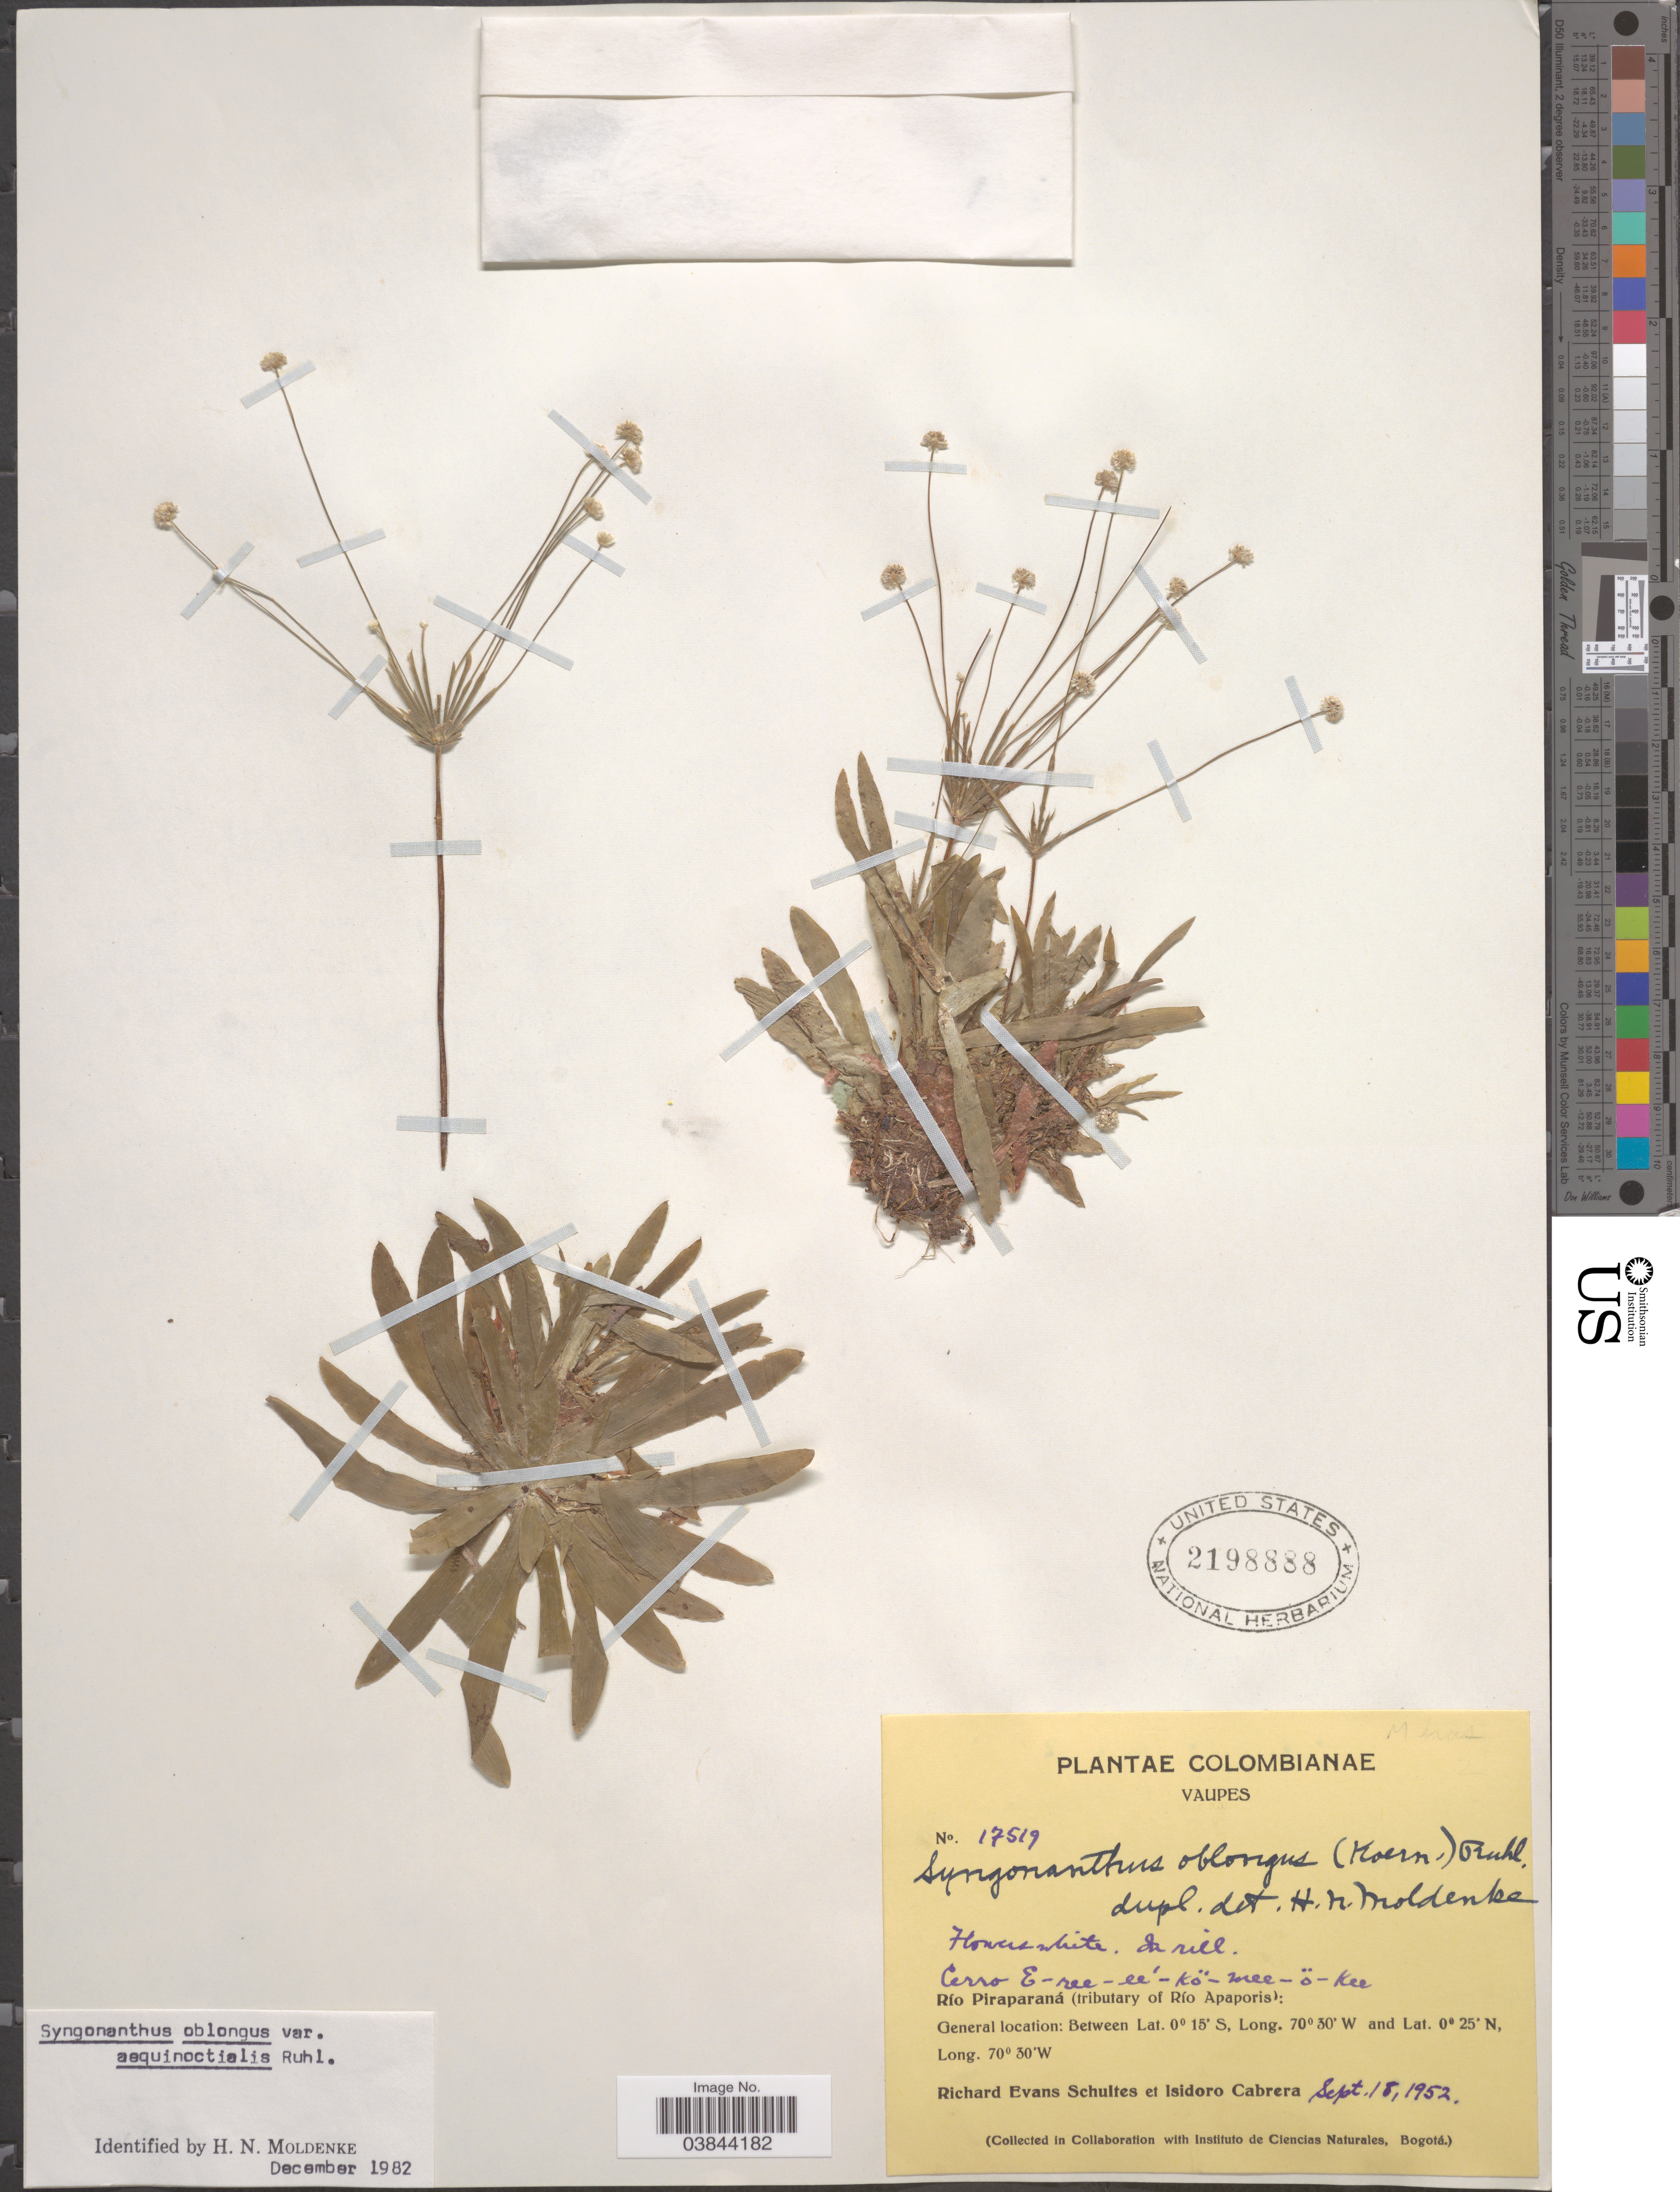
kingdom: Plantae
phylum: Tracheophyta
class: Liliopsida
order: Poales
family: Eriocaulaceae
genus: Syngonanthus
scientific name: Syngonanthus oblongus var. aequinoctialis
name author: Ruhland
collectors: R. E. Schultes & I. Cabrera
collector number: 17519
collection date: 1952-09-18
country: Colombia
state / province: Vaupés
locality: Cerro E-ree-eé-kö-mee-ö-kee. Río Piraparaná (tributary of Río Apaporis).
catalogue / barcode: US 2198888